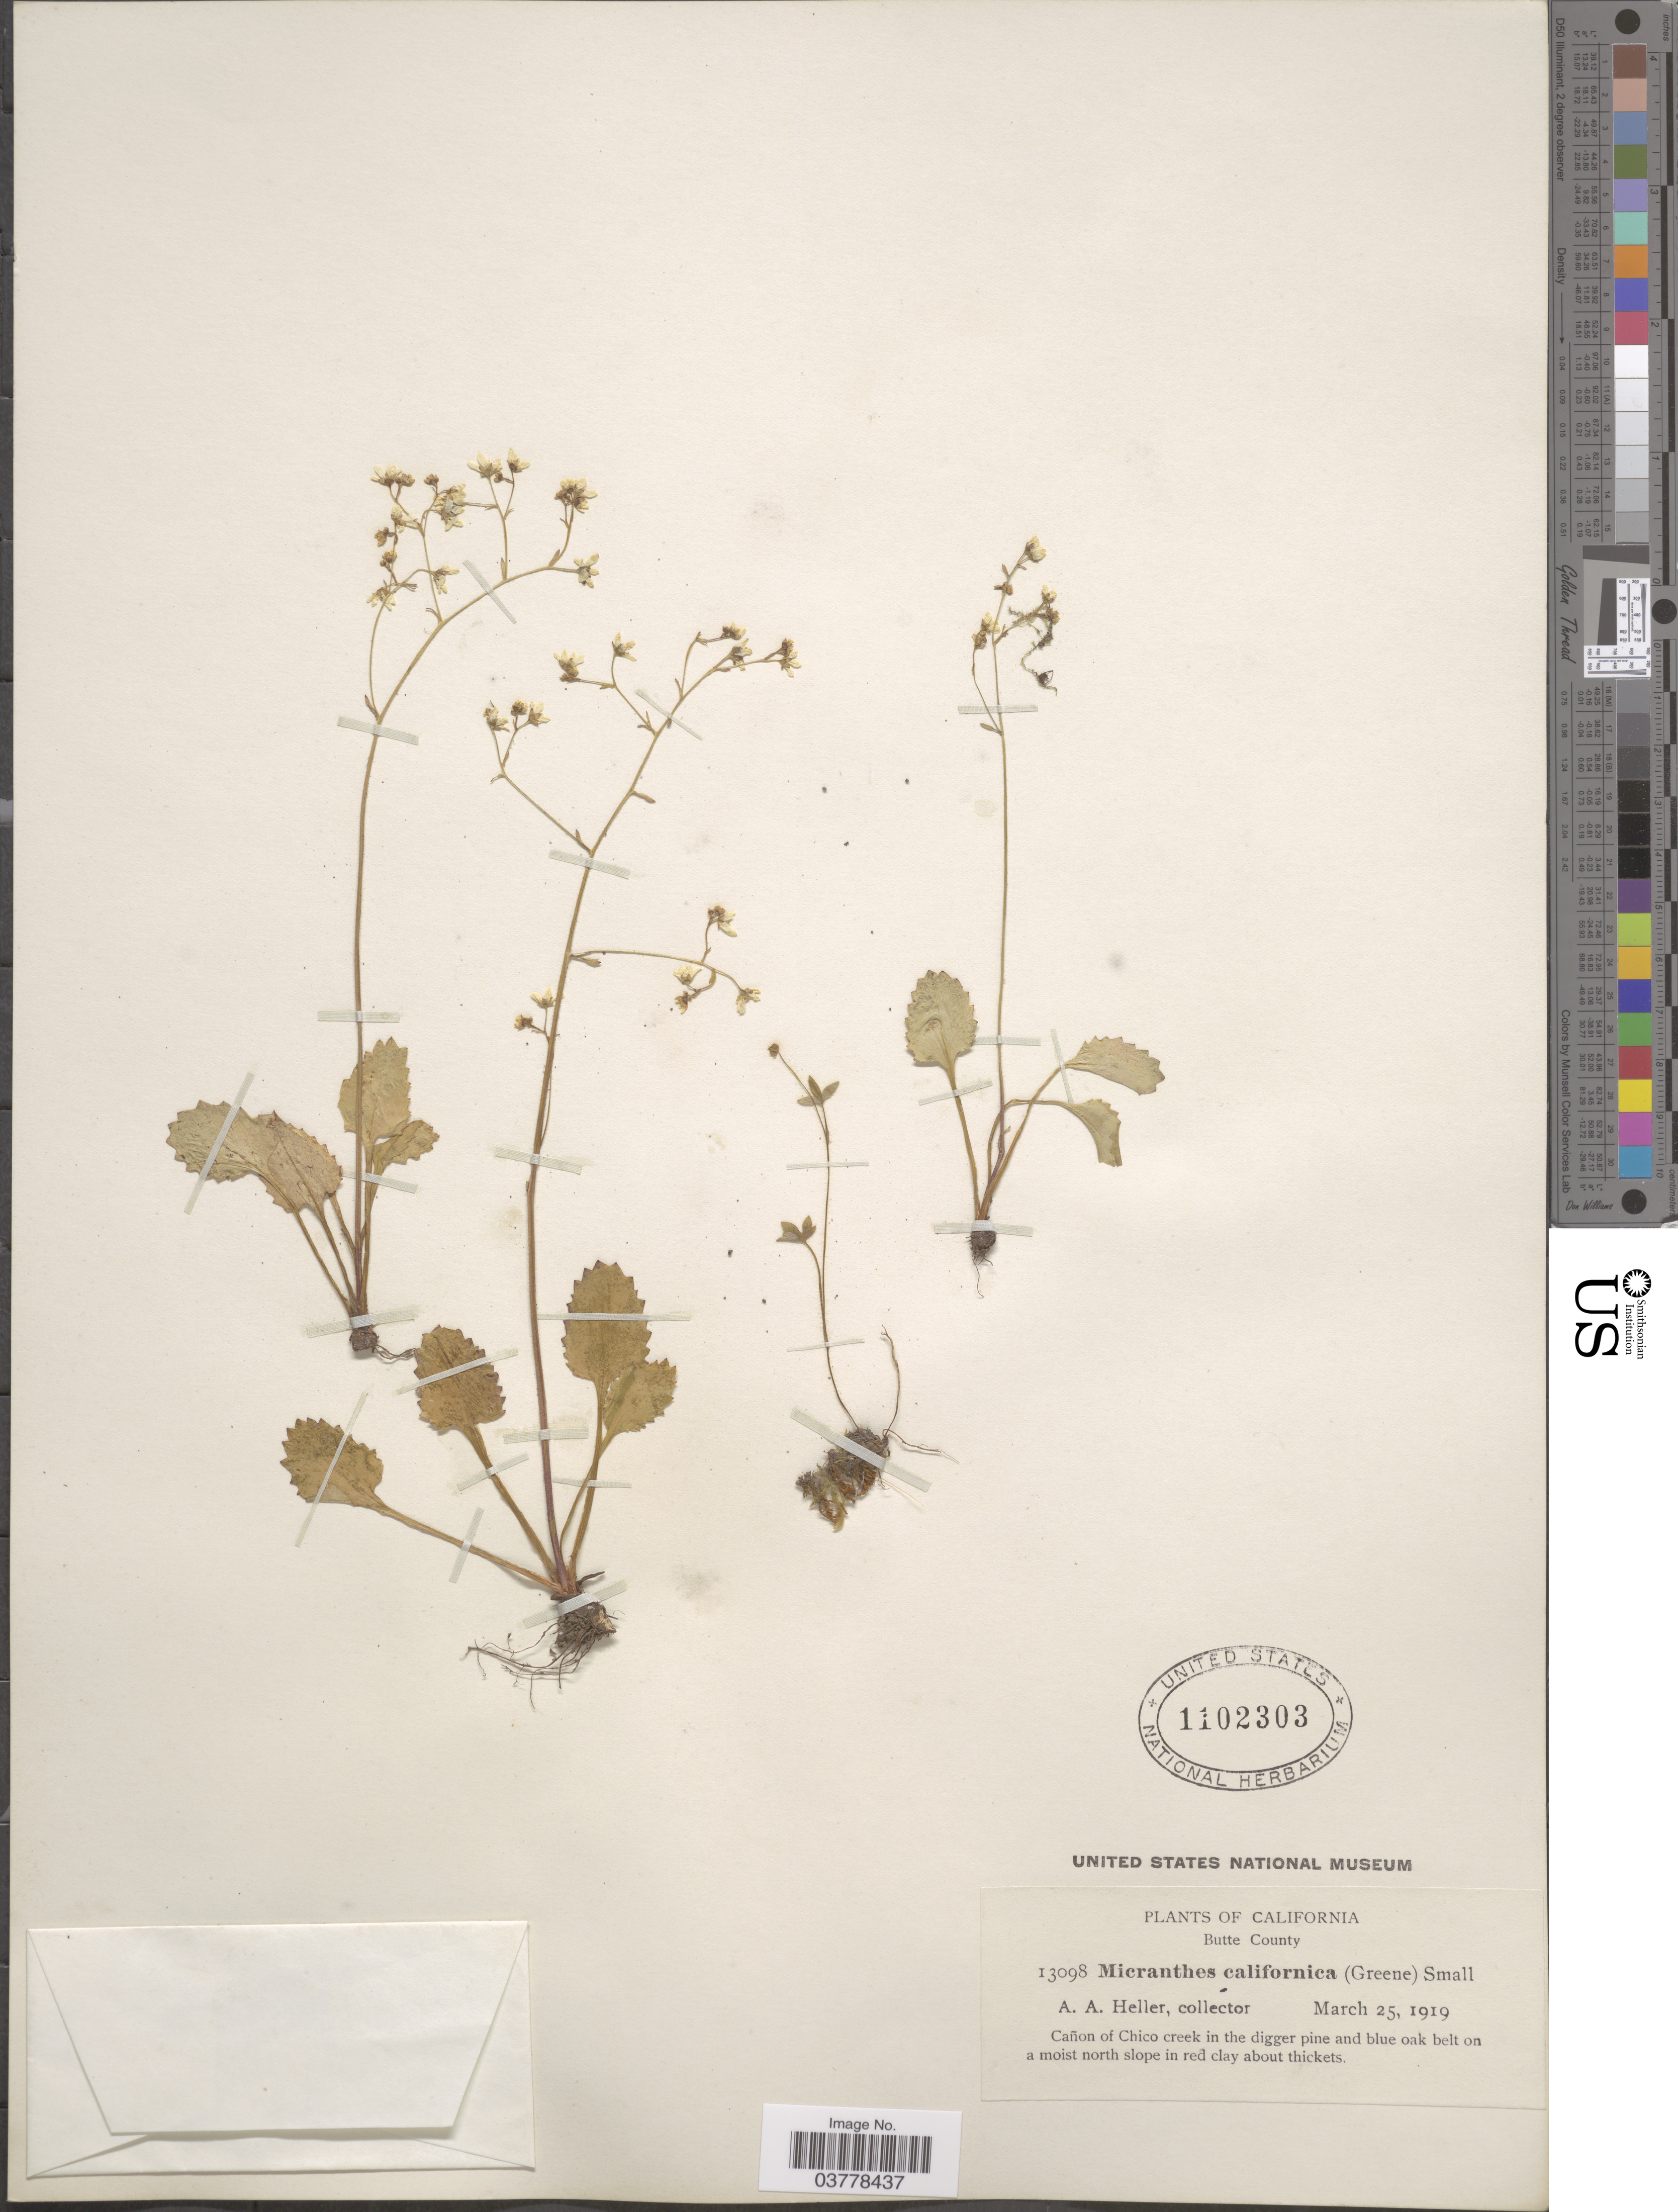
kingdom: Plantae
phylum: Tracheophyta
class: Magnoliopsida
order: Saxifragales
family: Saxifragaceae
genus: Micranthes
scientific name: Micranthes californica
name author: (Greene) Small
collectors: A. A. Heller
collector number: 13098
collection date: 1919-03-25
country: United States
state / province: California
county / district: Butte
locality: Butte County. Cañon of Chico creek.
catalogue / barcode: US 1102303